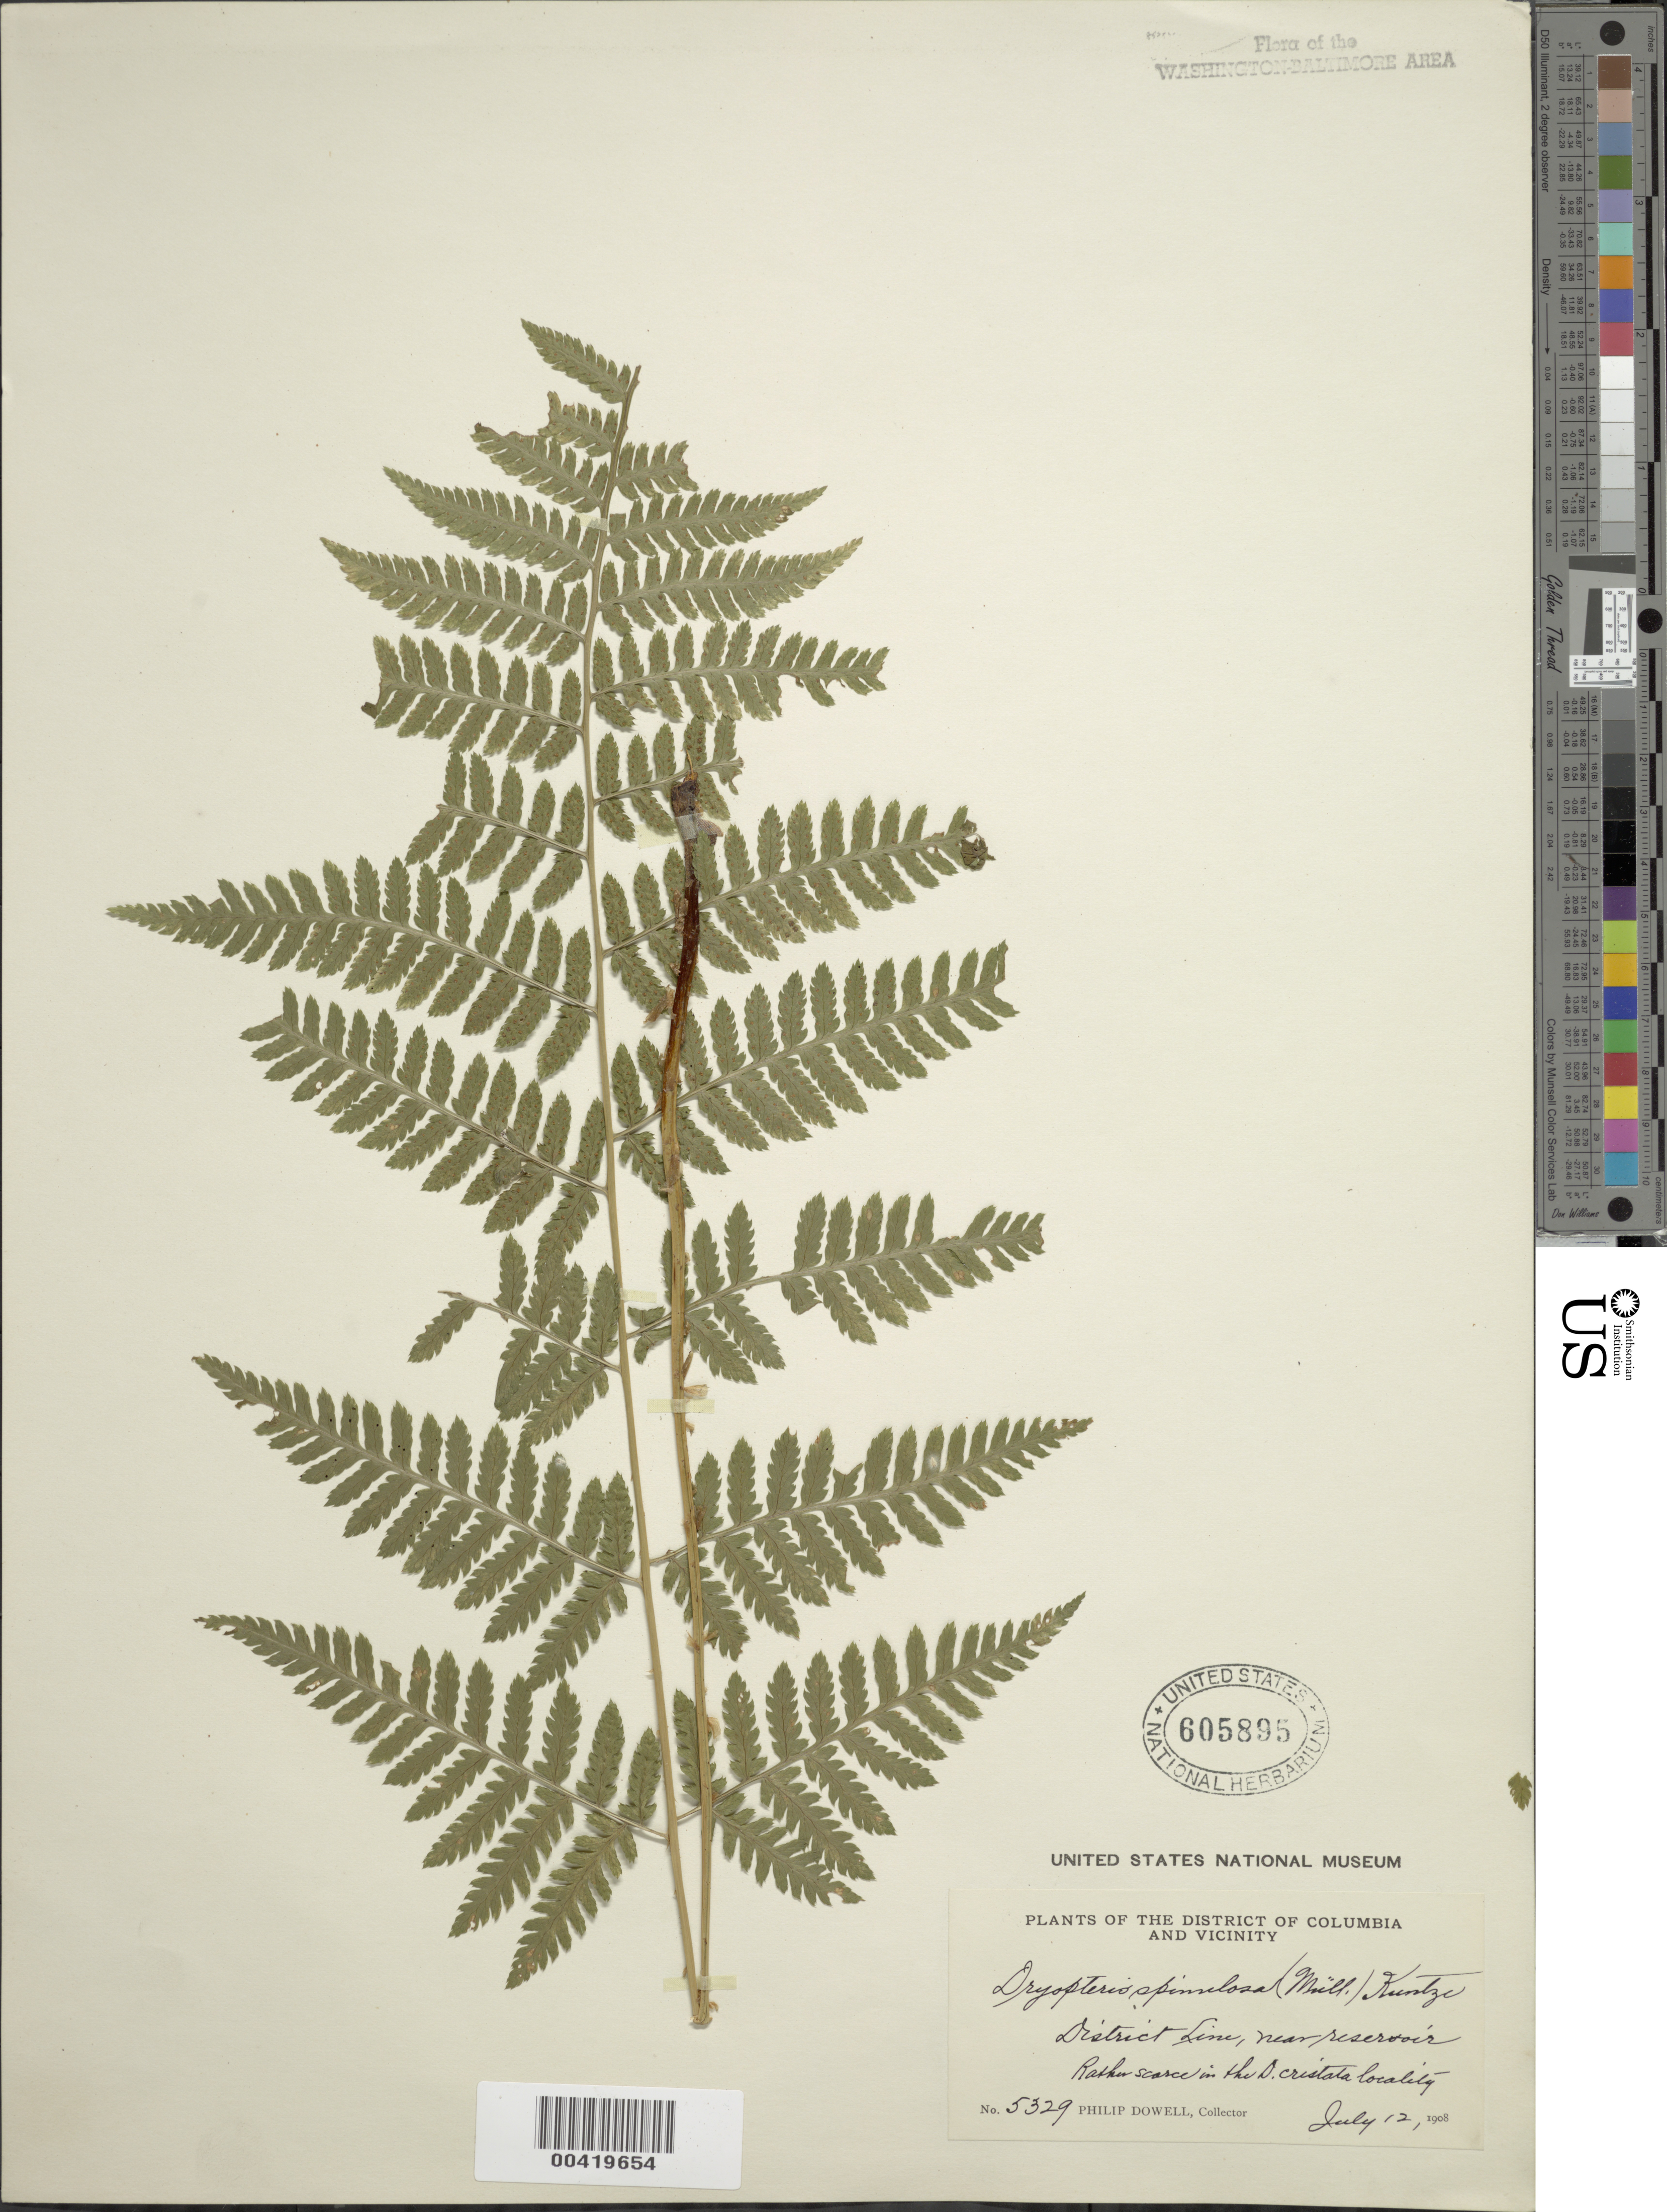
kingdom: Plantae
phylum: Tracheophyta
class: Polypodiopsida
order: Polypodiales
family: Dryopteridaceae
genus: Dryopteris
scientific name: Dryopteris carthusiana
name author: (Villars) H.P. Fuchs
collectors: P. Dowell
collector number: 5329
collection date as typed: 12 Jul 1908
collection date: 1908-07-12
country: United States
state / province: District of Columbia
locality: District Line, near Reservoir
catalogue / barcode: US 605895